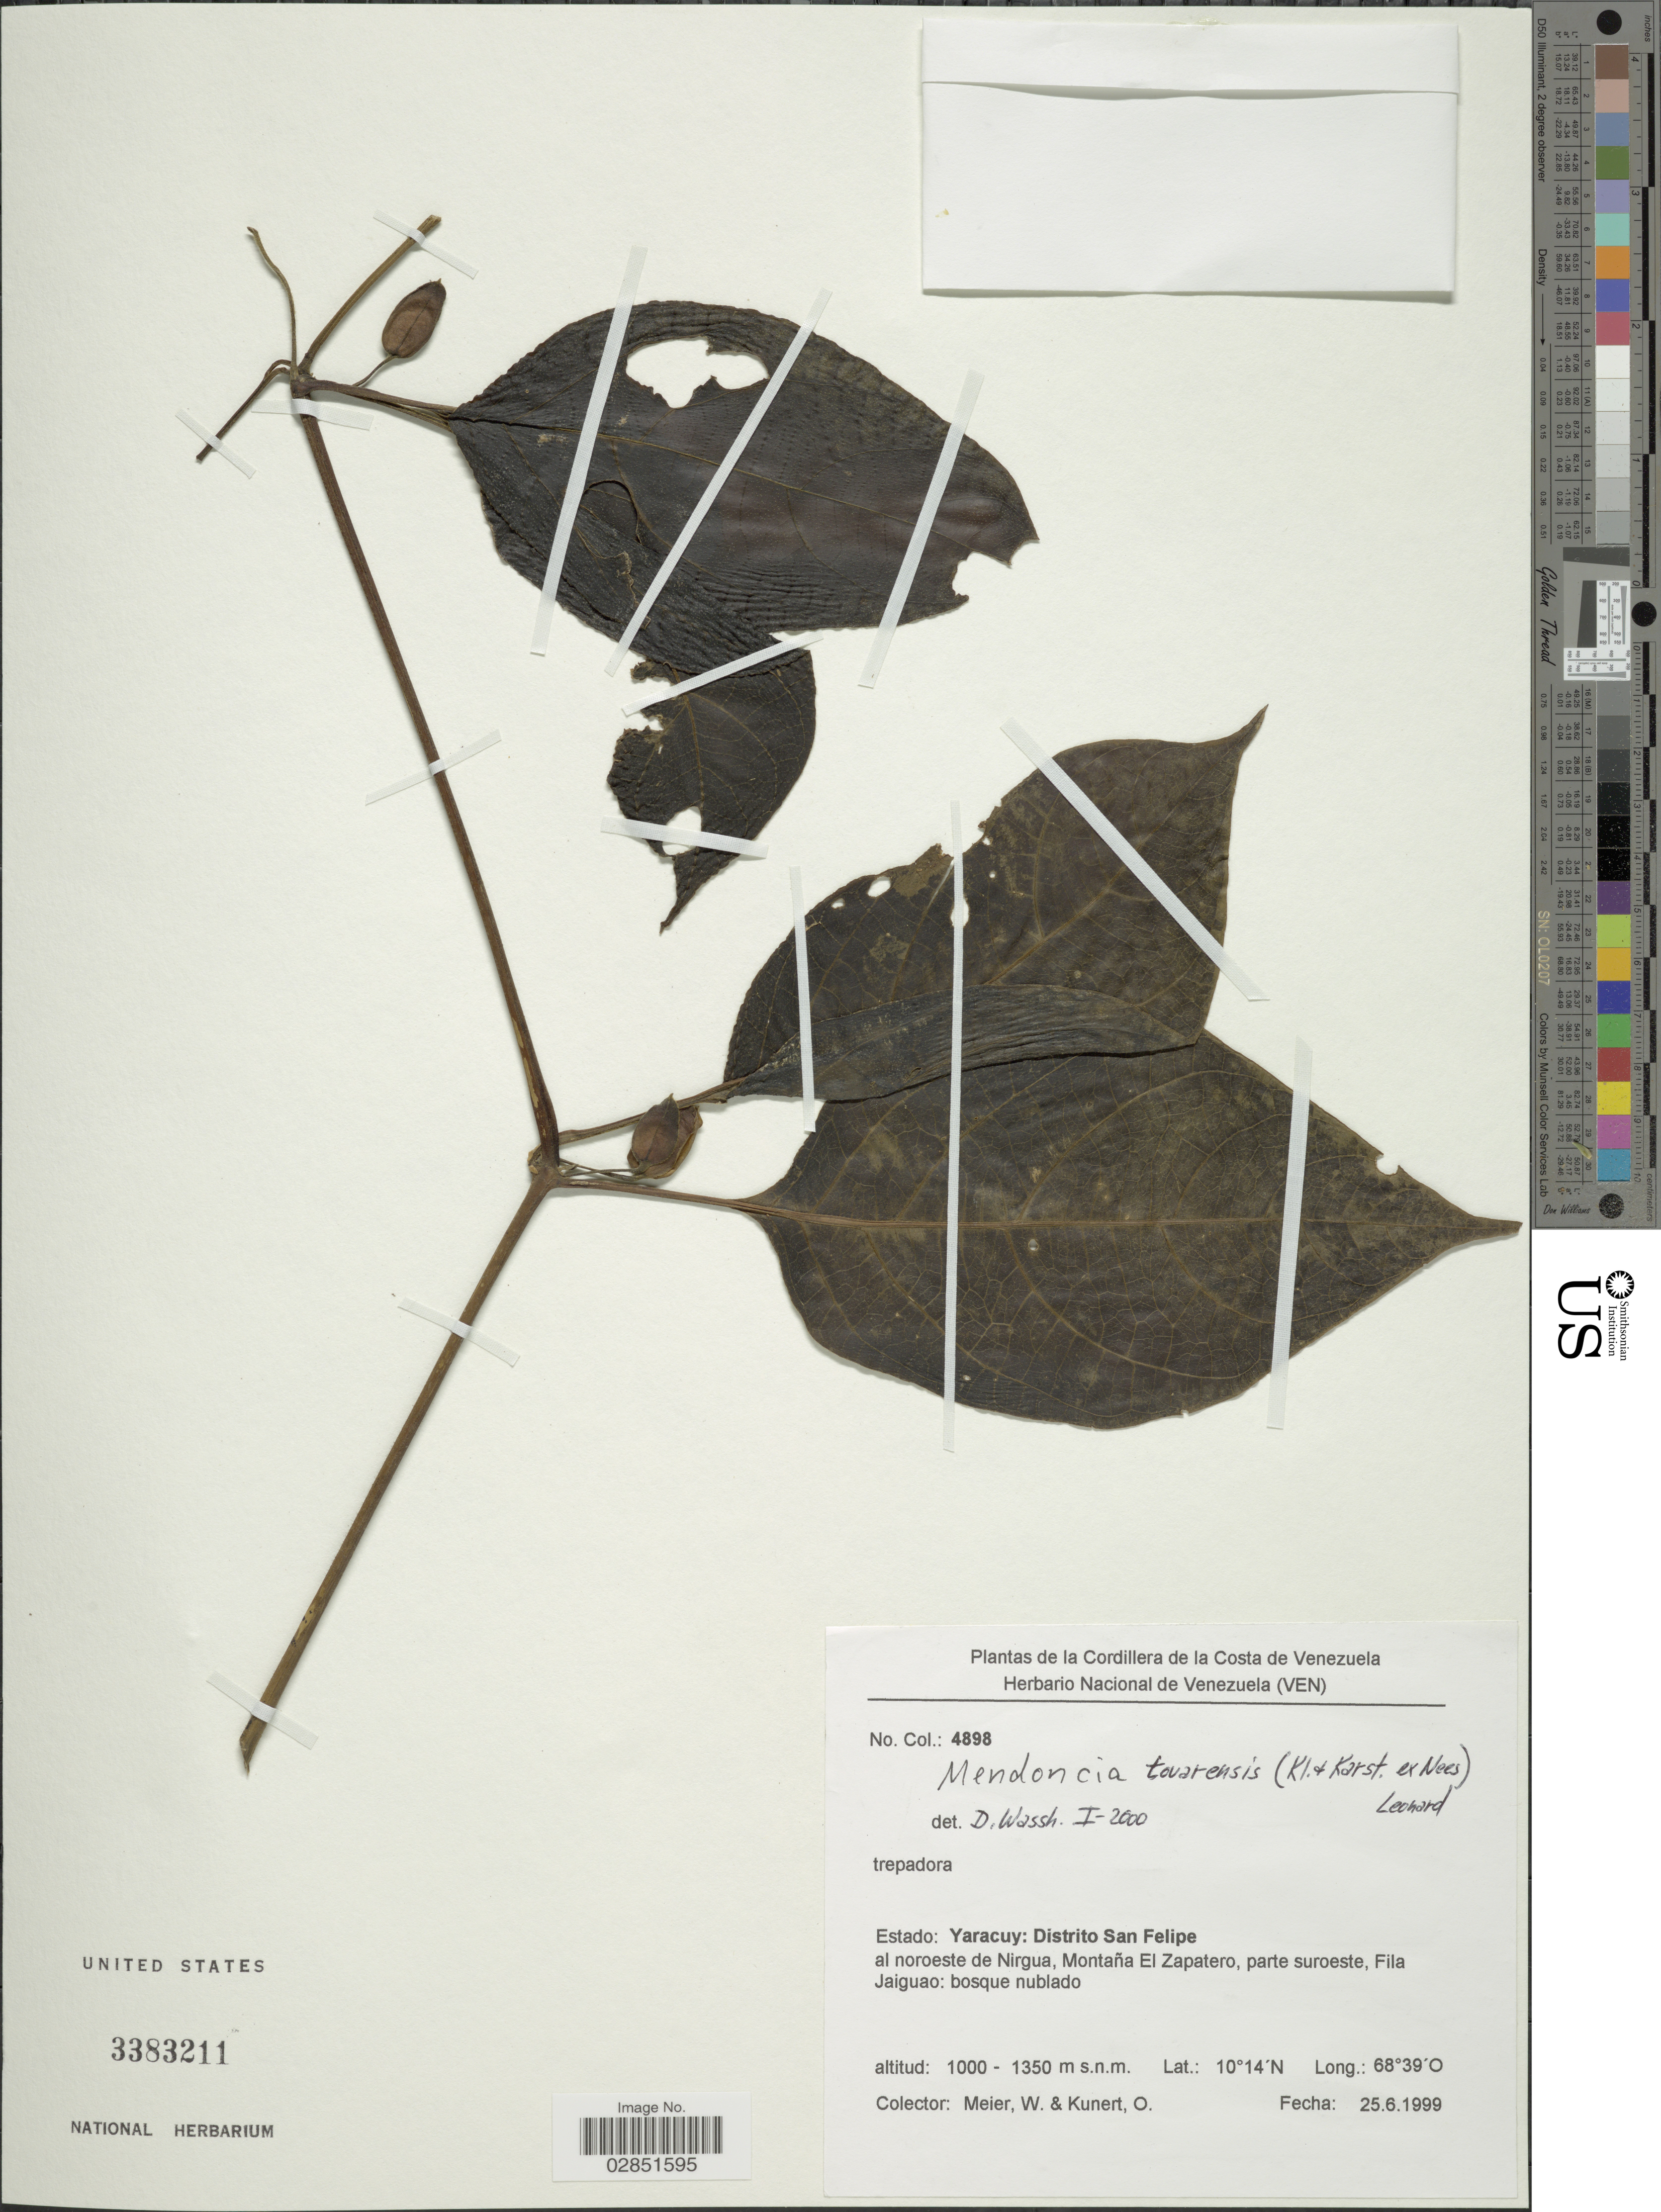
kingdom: Plantae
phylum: Tracheophyta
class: Magnoliopsida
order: Lamiales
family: Acanthaceae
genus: Mendoncia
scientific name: Mendoncia tovarensis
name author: (Klotzsch & H. Karst. ex Nees) Leonard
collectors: W. Meier & O. Kunert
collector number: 4898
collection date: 1999-06-25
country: Venezuela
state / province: Yaracuy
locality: Distrito San Felipe, al noroeste de Nirgua, Montaña El Zapatero, parte suroeste, Fila Jaiuao. Cordillera de la Costa de Venezuela.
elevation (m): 1000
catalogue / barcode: US 3383211